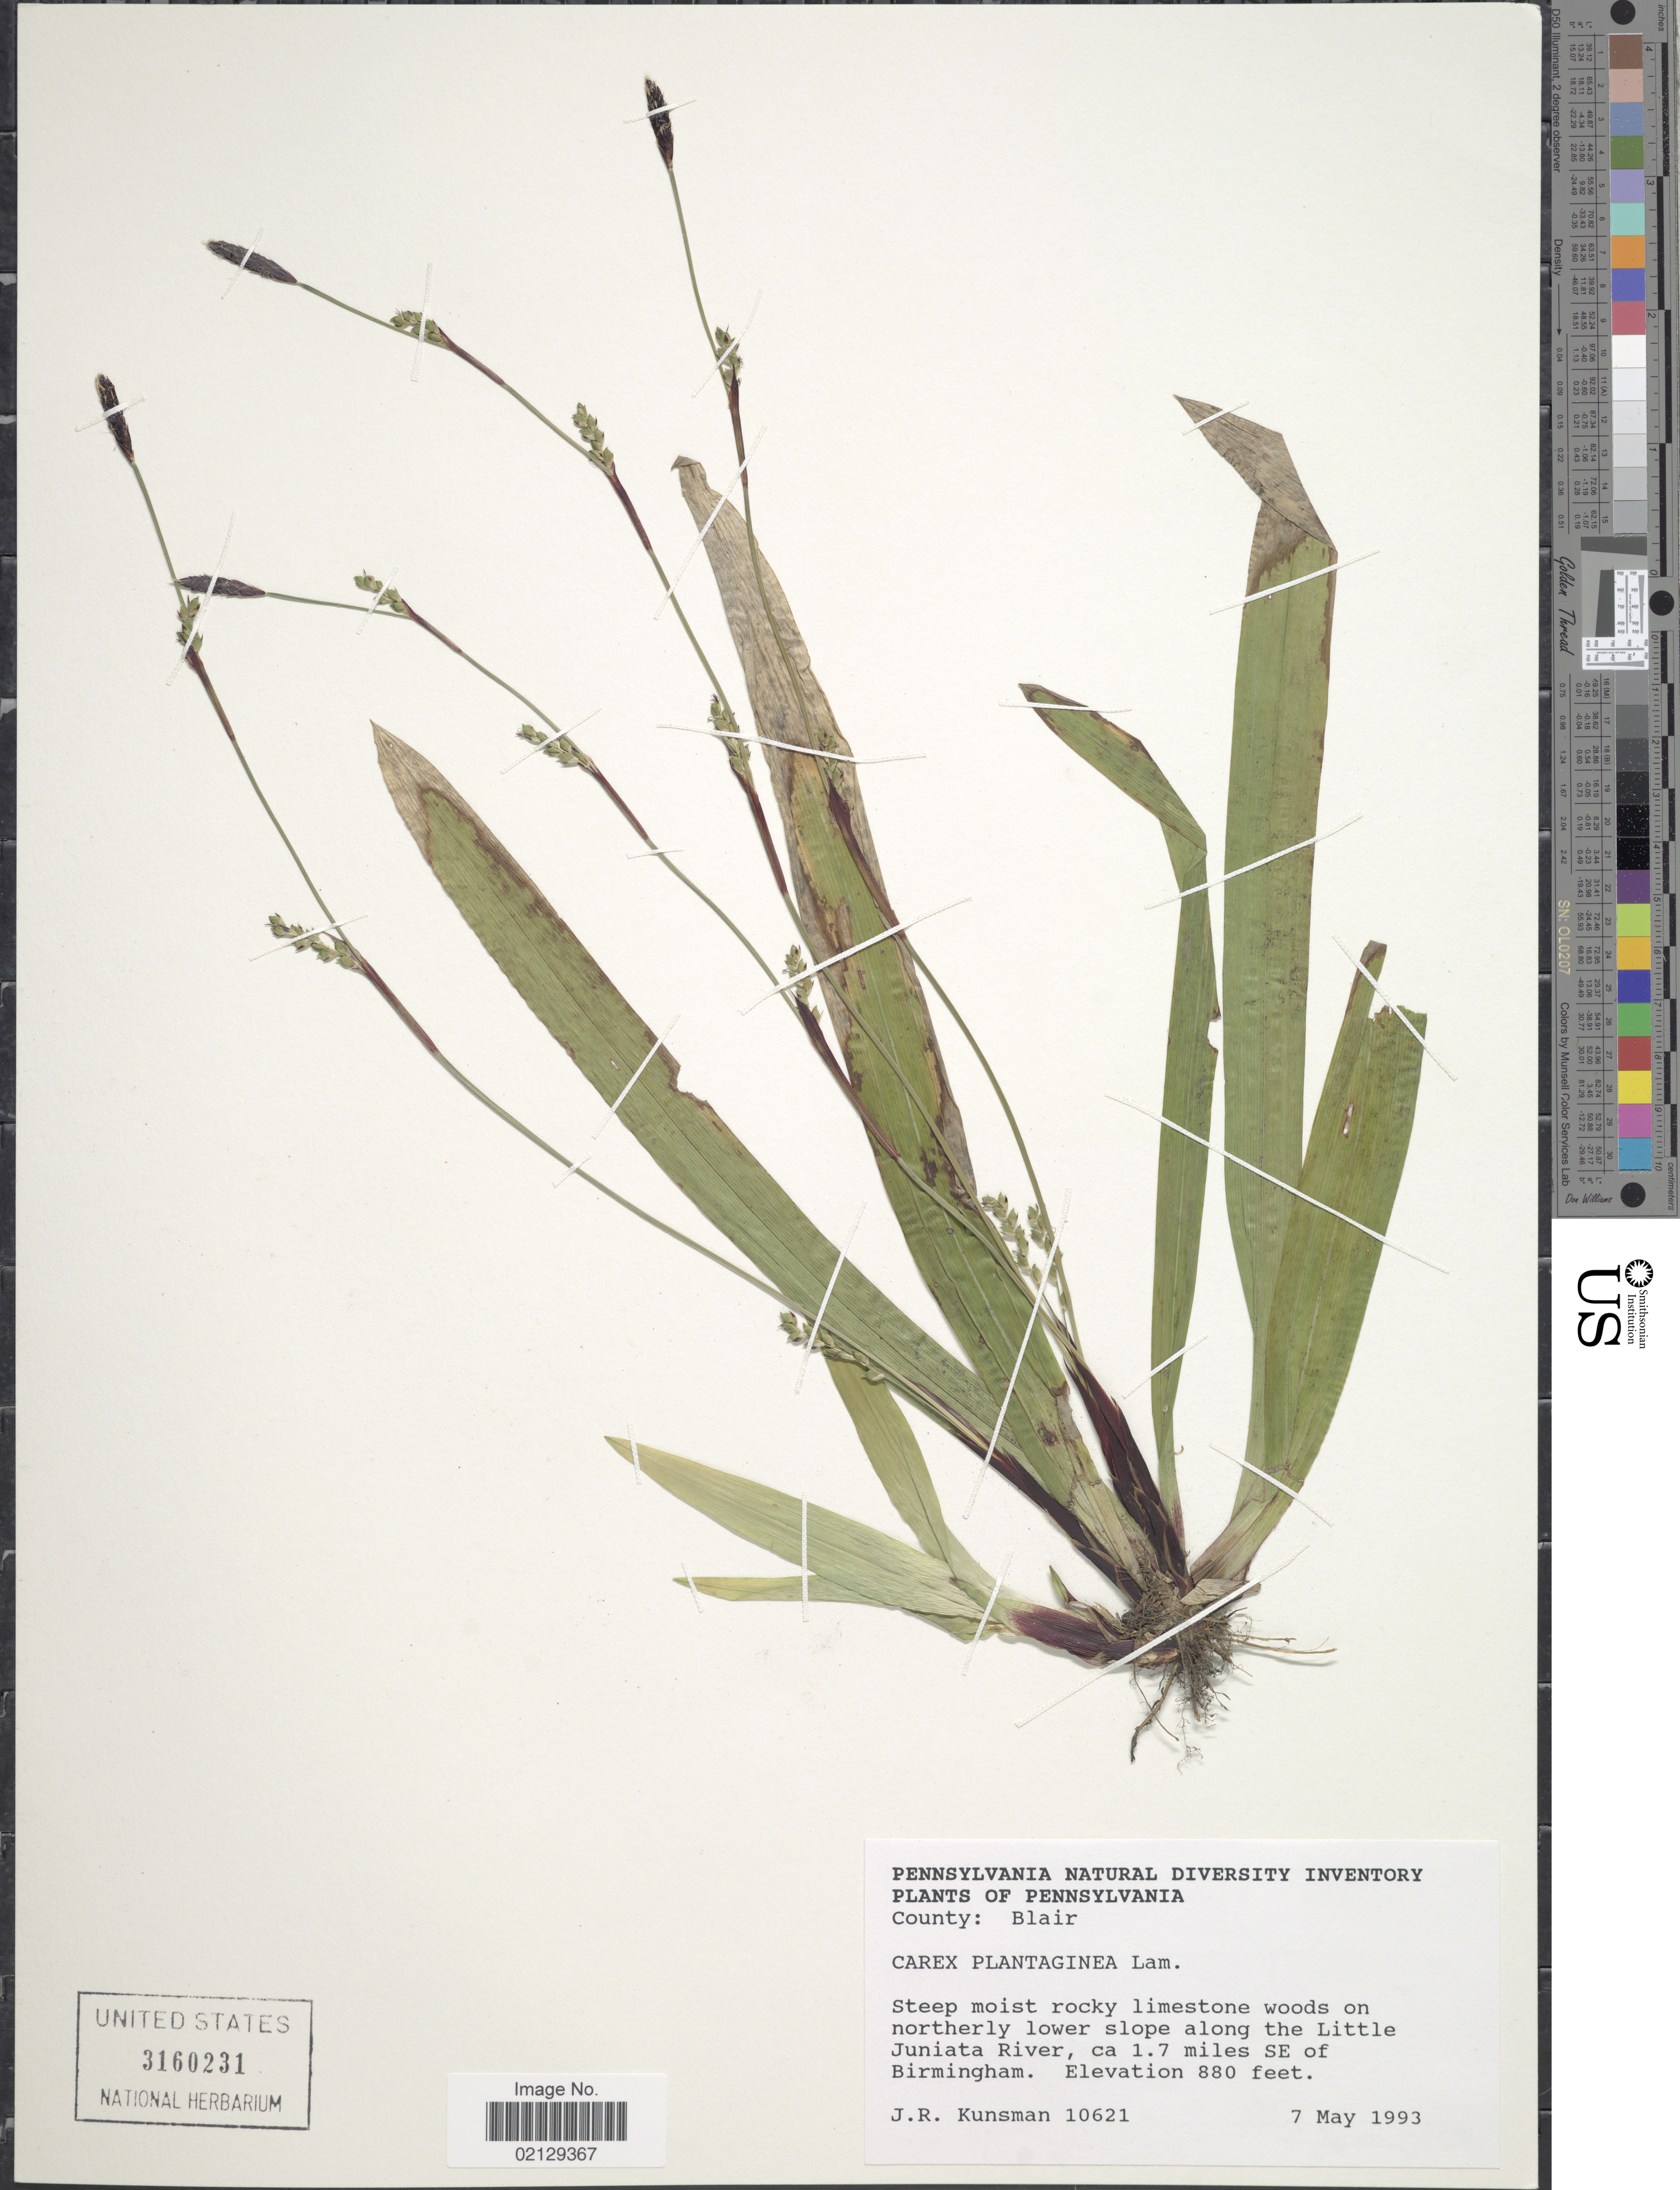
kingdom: Plantae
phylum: Tracheophyta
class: Liliopsida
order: Poales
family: Cyperaceae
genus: Carex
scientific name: Carex plantaginea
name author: Lam.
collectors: J. Kunsman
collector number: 10621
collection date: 1993-05-07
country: United States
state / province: Pennsylvania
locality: County: Blair, Steep moist rocky limestone woods on northerly lower slope along the Little Juniata River, 1.7 miles SE of Birmingham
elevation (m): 268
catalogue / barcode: US 3160231